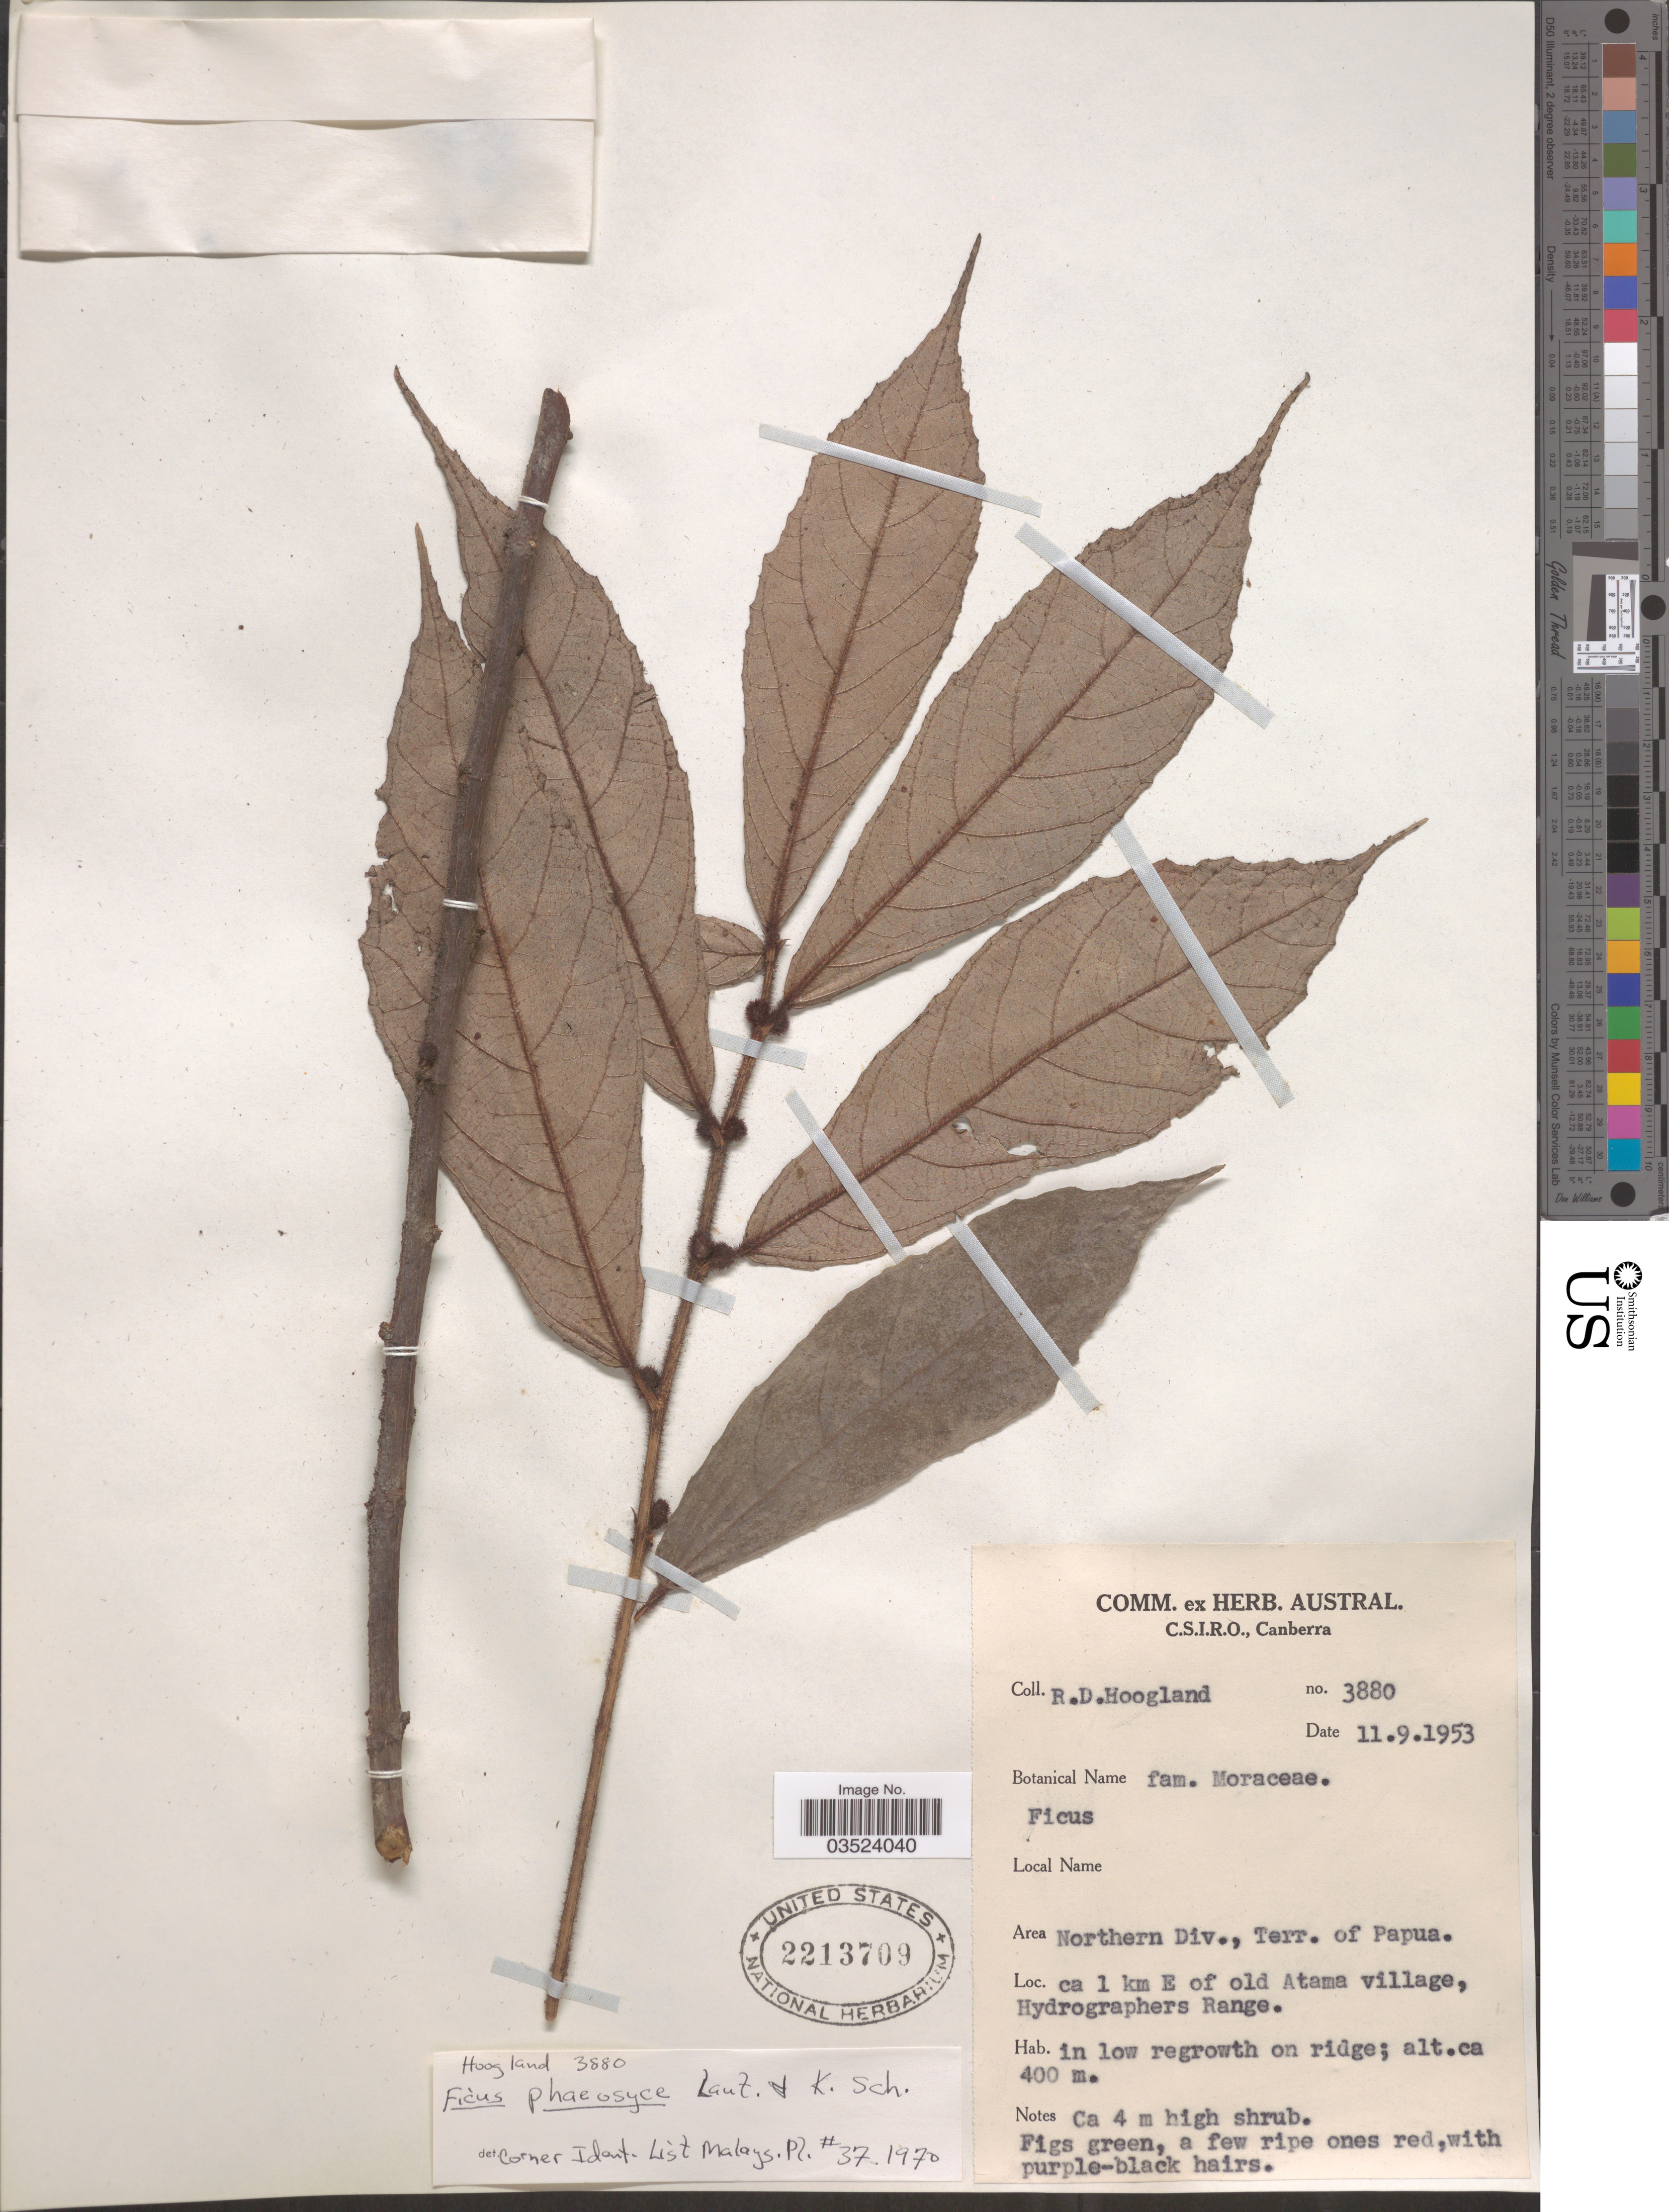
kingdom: Plantae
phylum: Tracheophyta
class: Magnoliopsida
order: Rosales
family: Moraceae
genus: Ficus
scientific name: Ficus phaeosyce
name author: K. Schum. & Lauterb.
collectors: R. D. Hoogland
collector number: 3880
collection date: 1953-09-11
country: Papua New Guinea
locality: Papua. Area Northern Div., Terr. of Papua. Ca. 1 km E of old Atama village, Hydrographers Range.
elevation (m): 400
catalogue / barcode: US 2213709